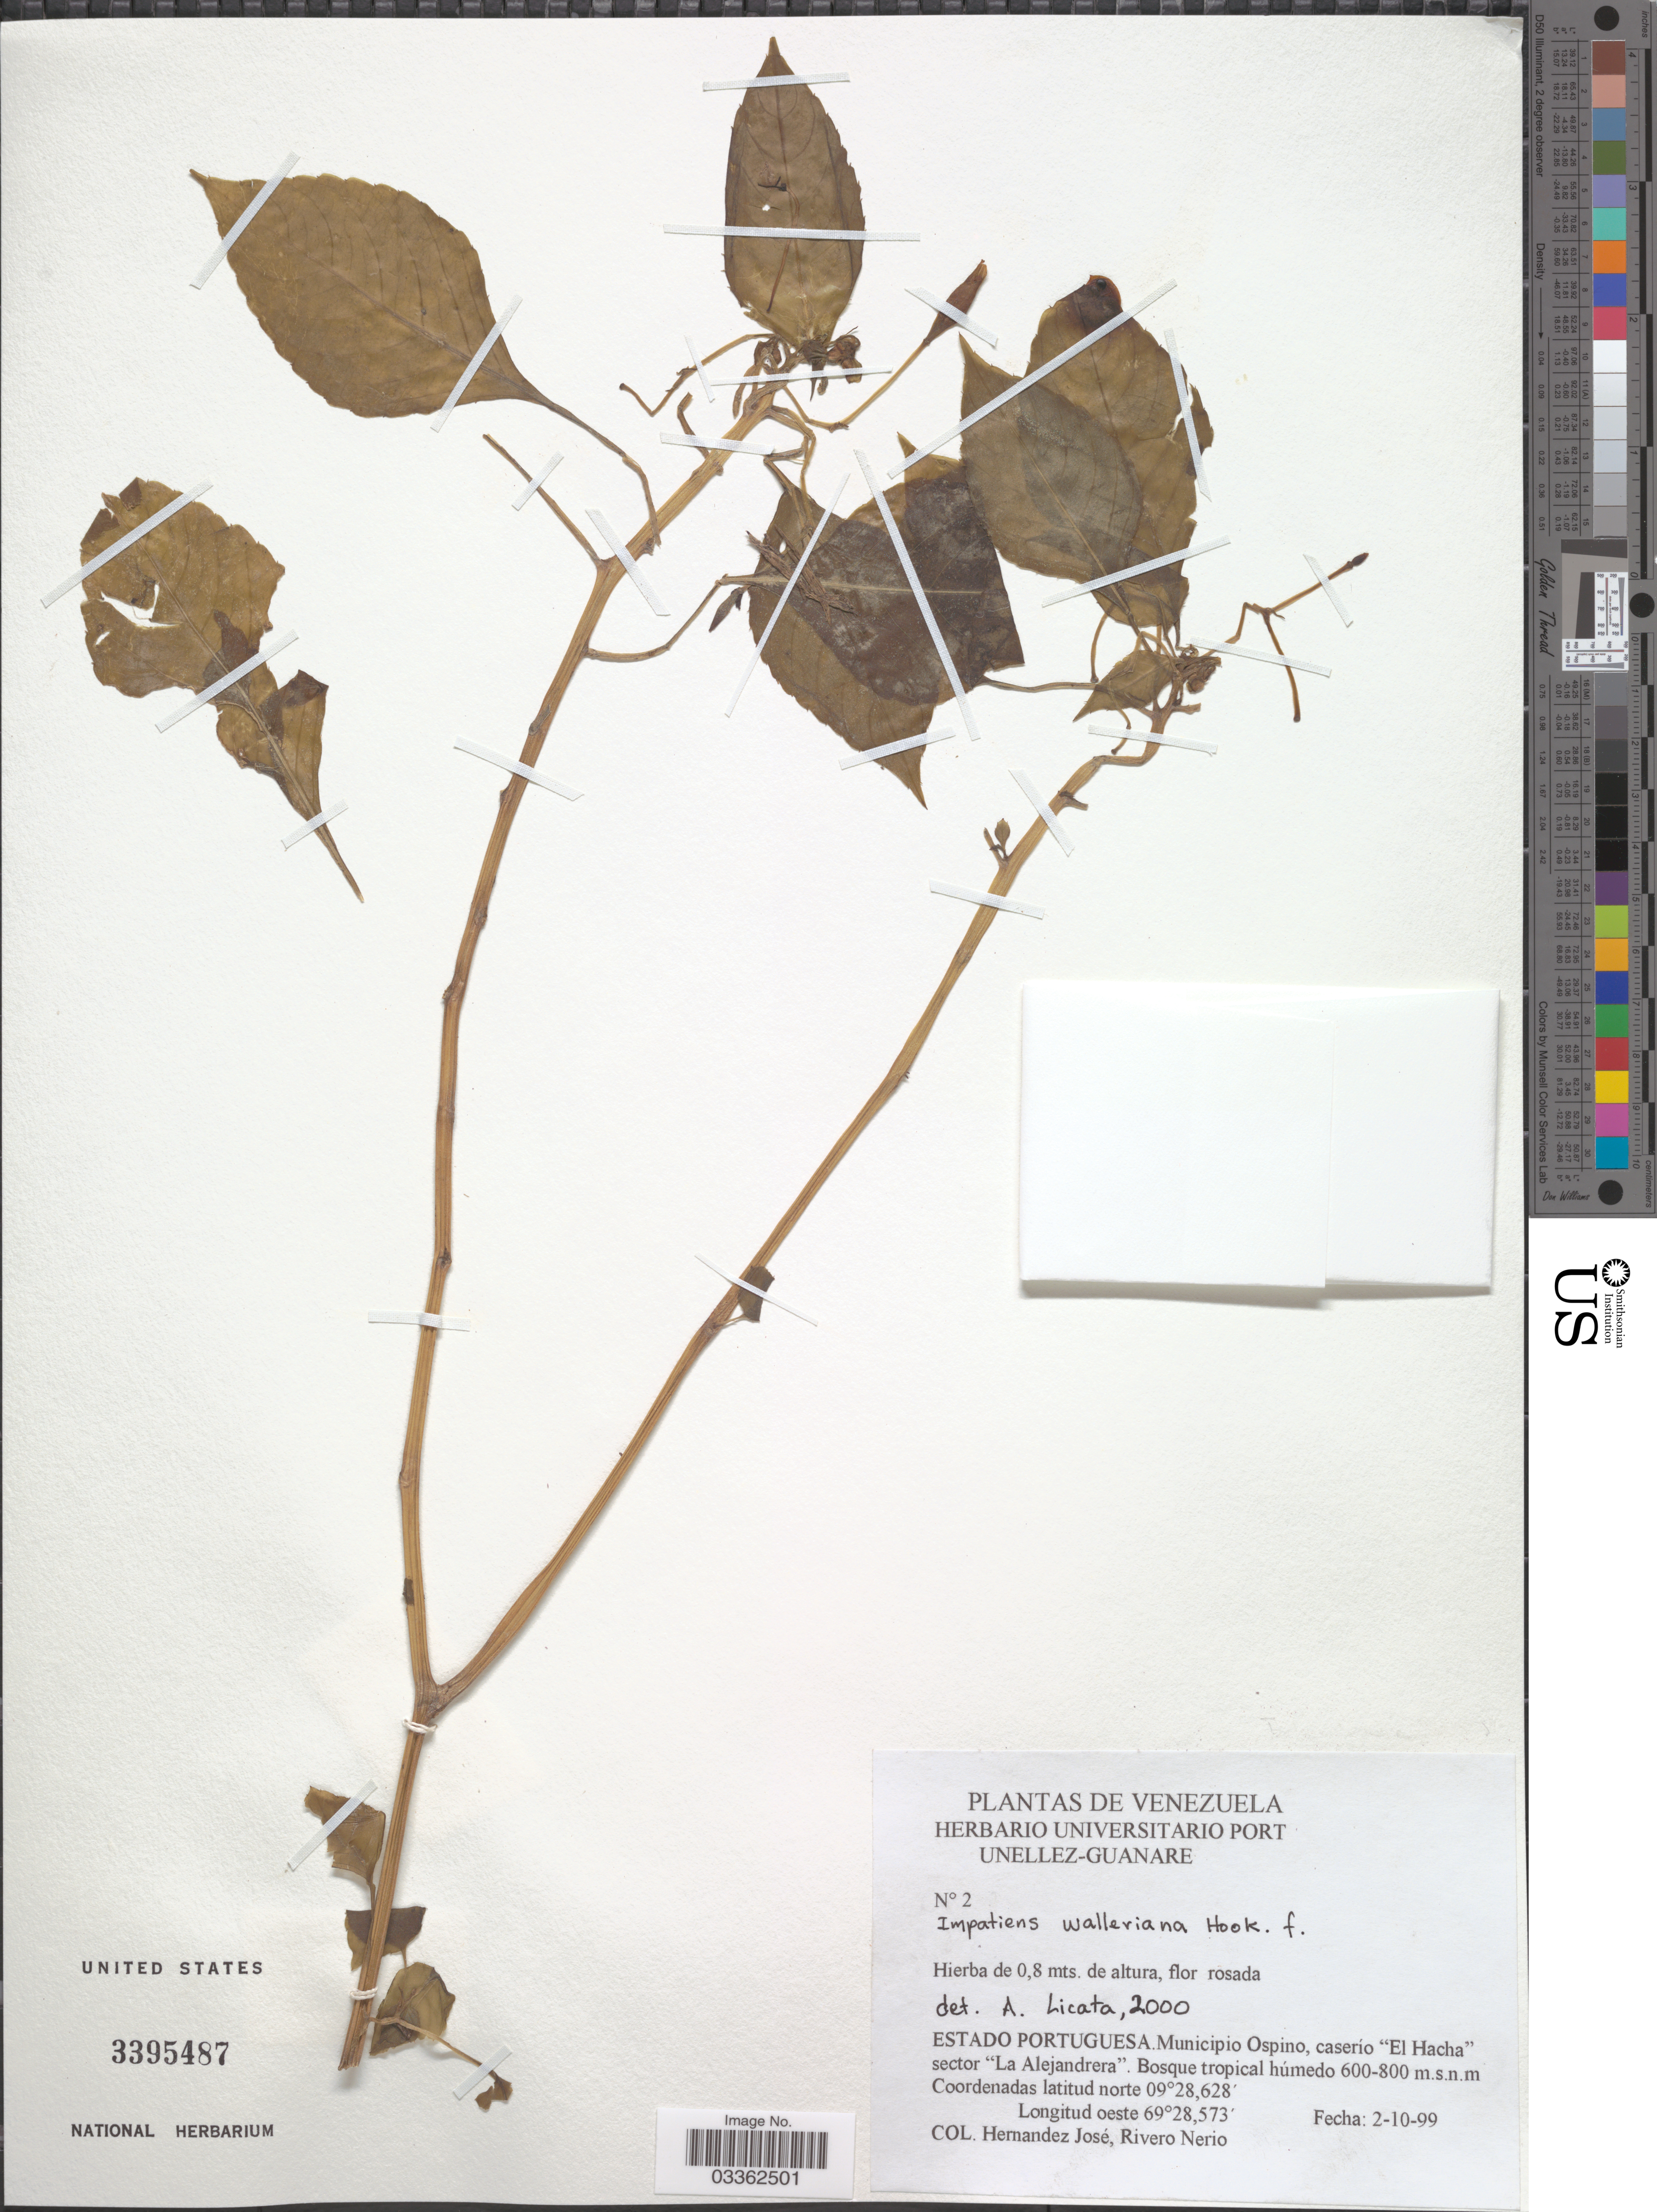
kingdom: Plantae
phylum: Tracheophyta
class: Magnoliopsida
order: Ericales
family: Balsaminaceae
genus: Impatiens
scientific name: Impatiens walleriana 'Super Elfin Red'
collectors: R. N. Hernandez Jose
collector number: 2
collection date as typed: Transcribed d/m/y: 2/10/99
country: Venezuela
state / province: Portuguesa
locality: Municipio Ospino, caserío "El Hacha" sector "La Alejandrera".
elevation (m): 600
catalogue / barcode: US 3395487